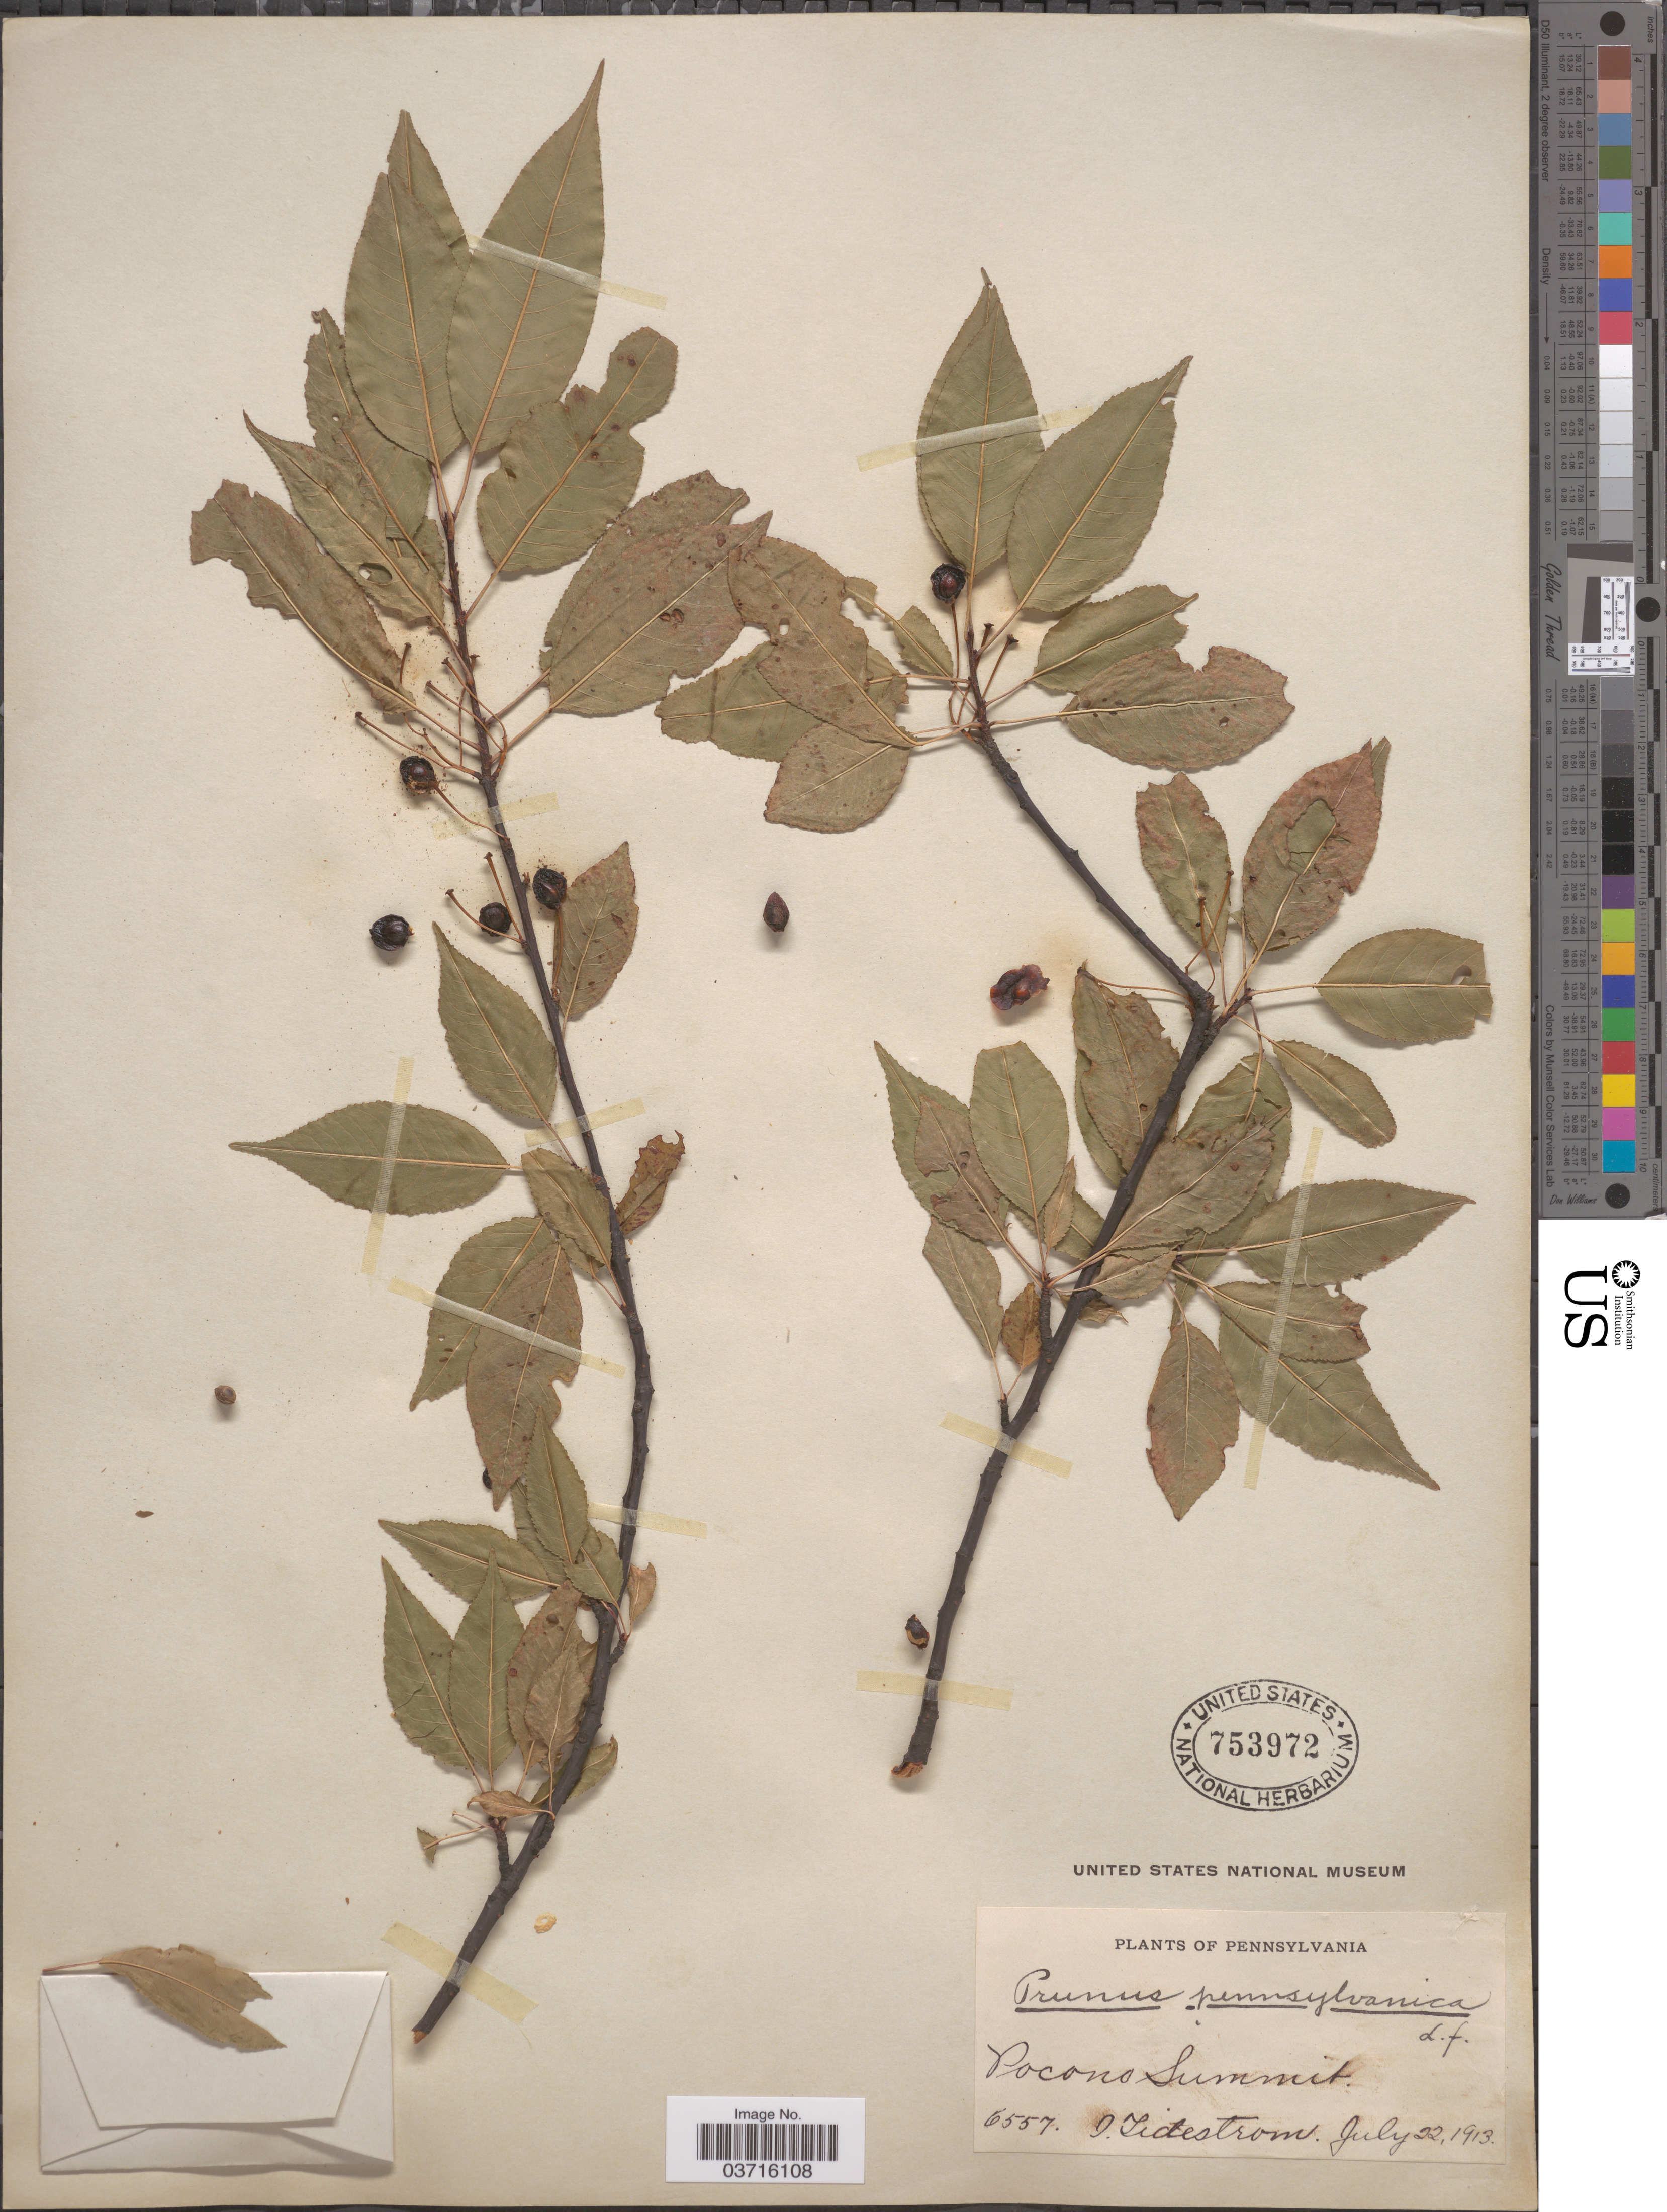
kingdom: Plantae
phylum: Tracheophyta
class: Magnoliopsida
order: Rosales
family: Rosaceae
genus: Prunus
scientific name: Prunus pensylvanica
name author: L. f.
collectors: I. F. Tidestrom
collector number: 6557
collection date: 1913-07-22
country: United States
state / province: Pennsylvania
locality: Pocono Summit.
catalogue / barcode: US 753972